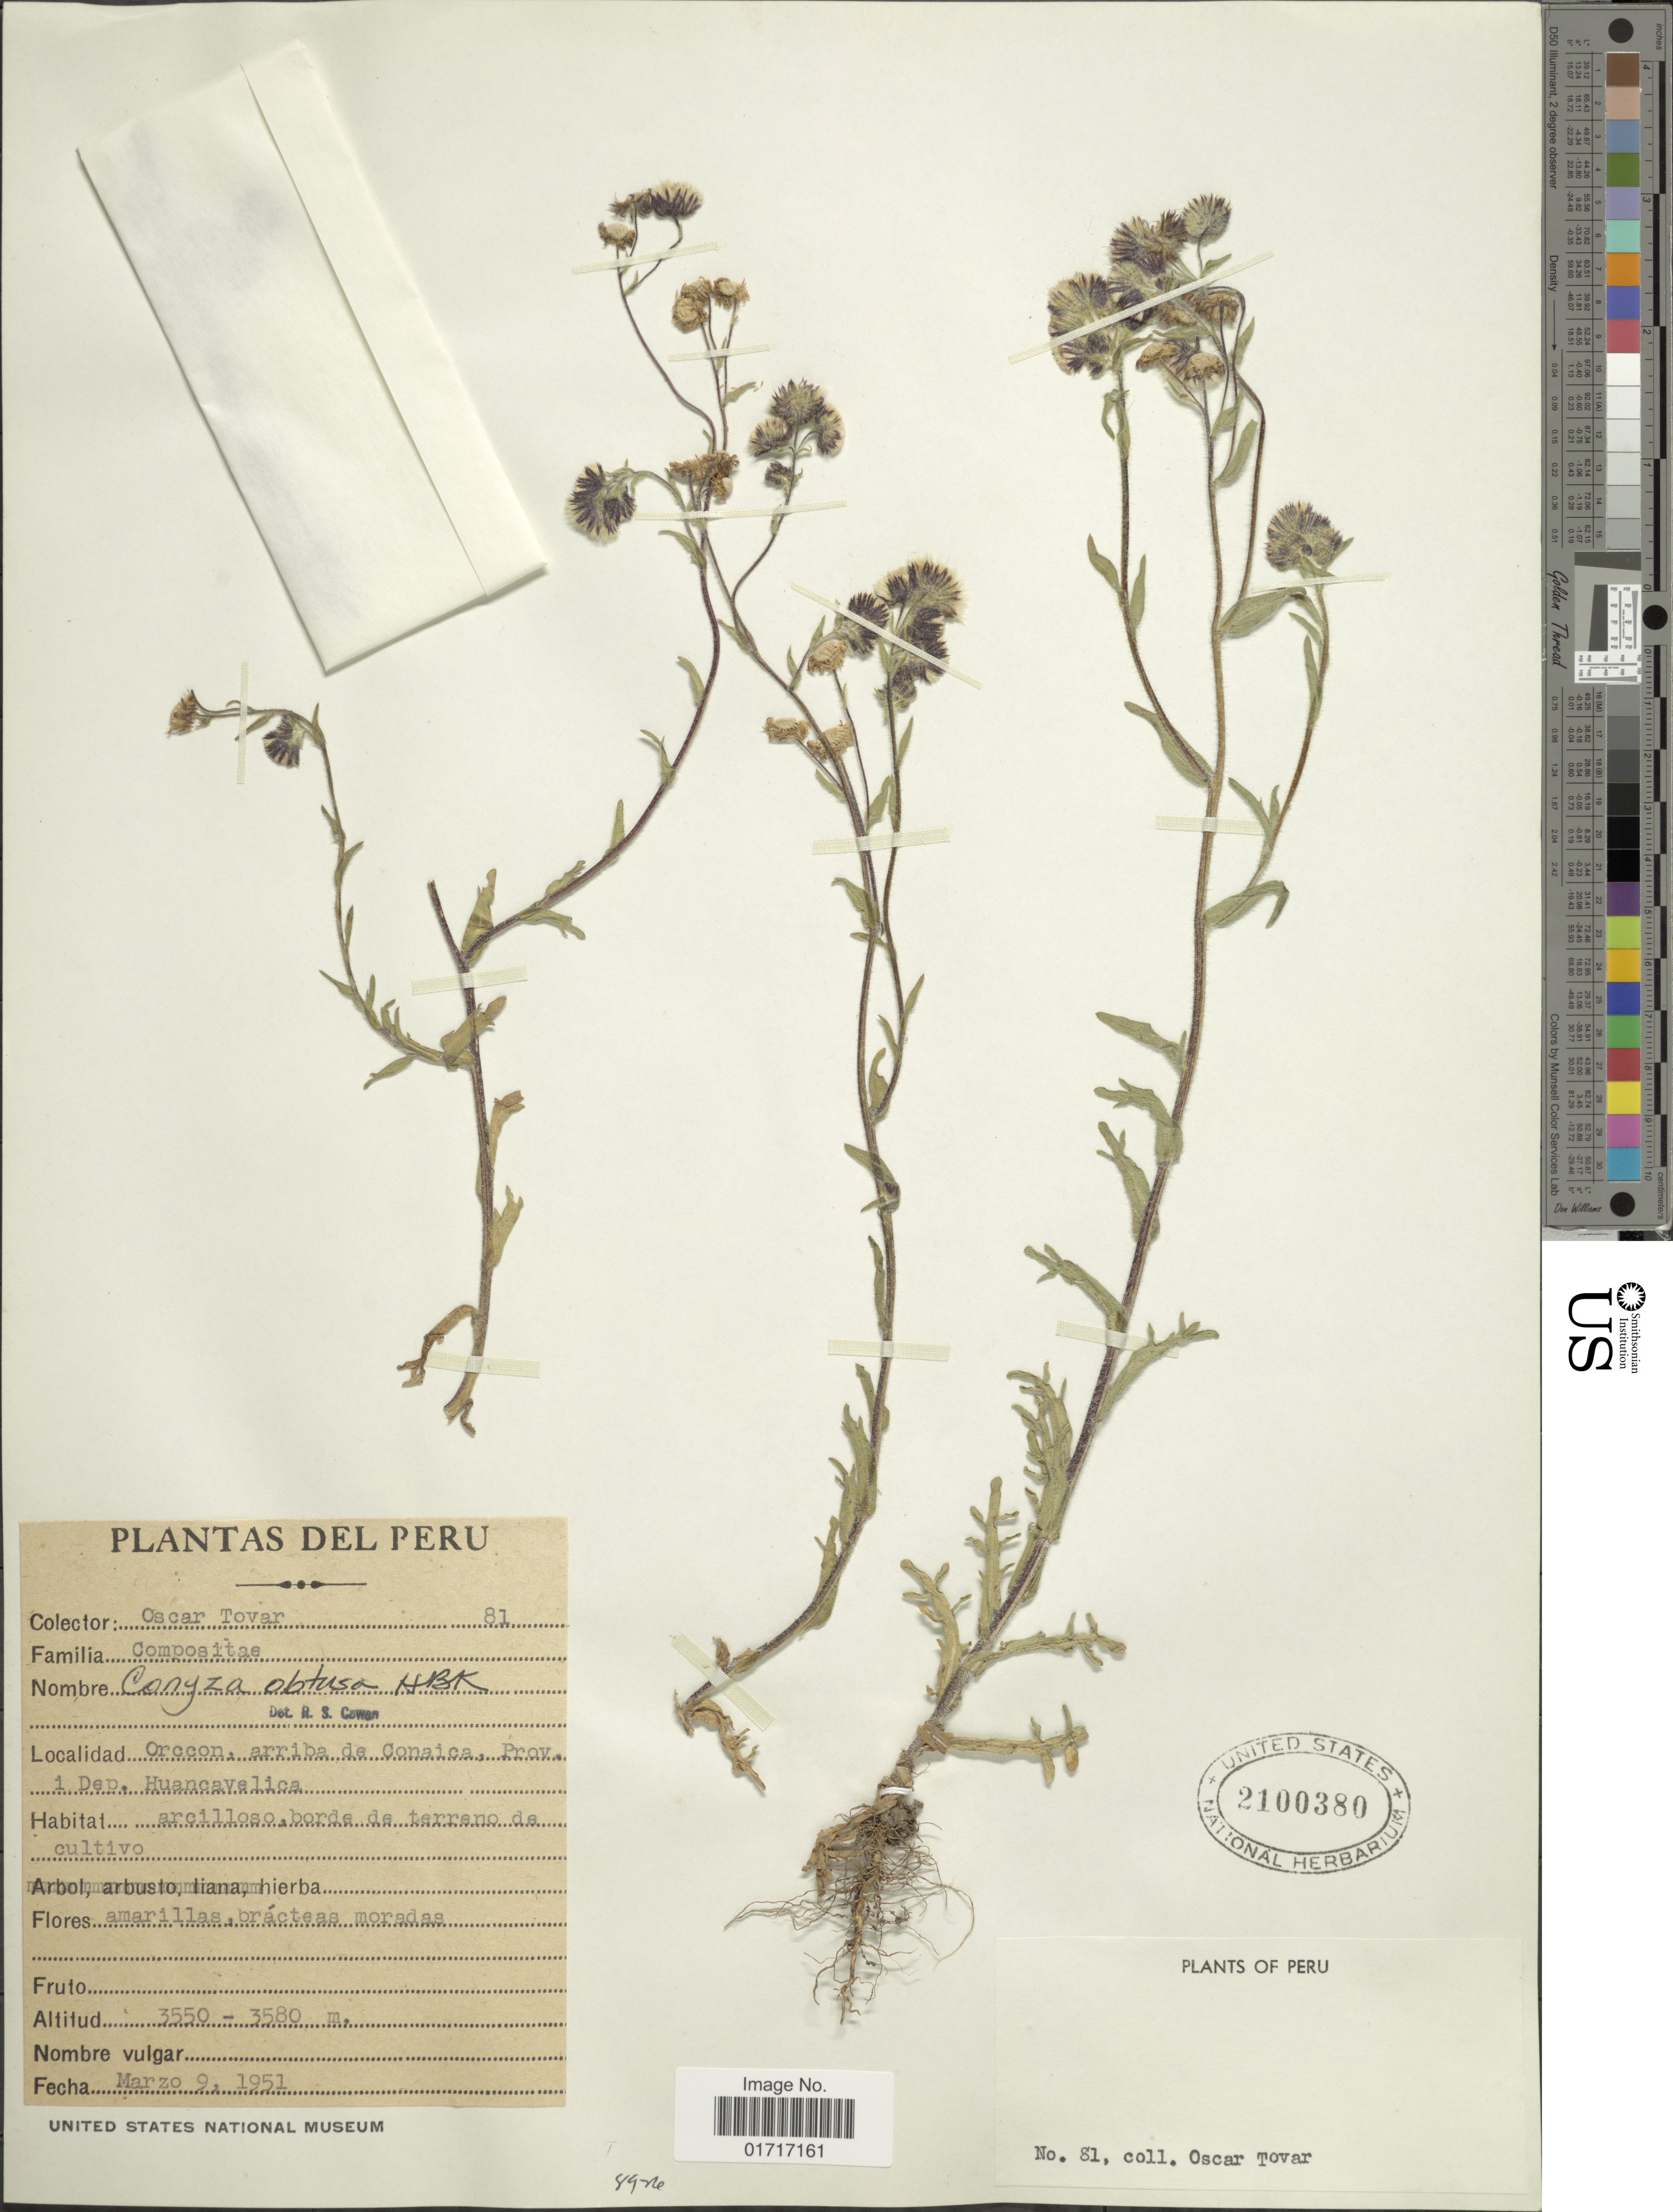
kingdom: Plantae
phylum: Tracheophyta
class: Magnoliopsida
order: Asterales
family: Asteraceae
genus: Conyza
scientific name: Conyza coronopifolia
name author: Kunth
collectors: Ó. Tovar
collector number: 81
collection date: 1951-03-09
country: Peru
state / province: Huancavelica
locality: Orccon, arriba de Conaica, Prov. i Dep. Huancavelica.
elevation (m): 3550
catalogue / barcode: US 2100380